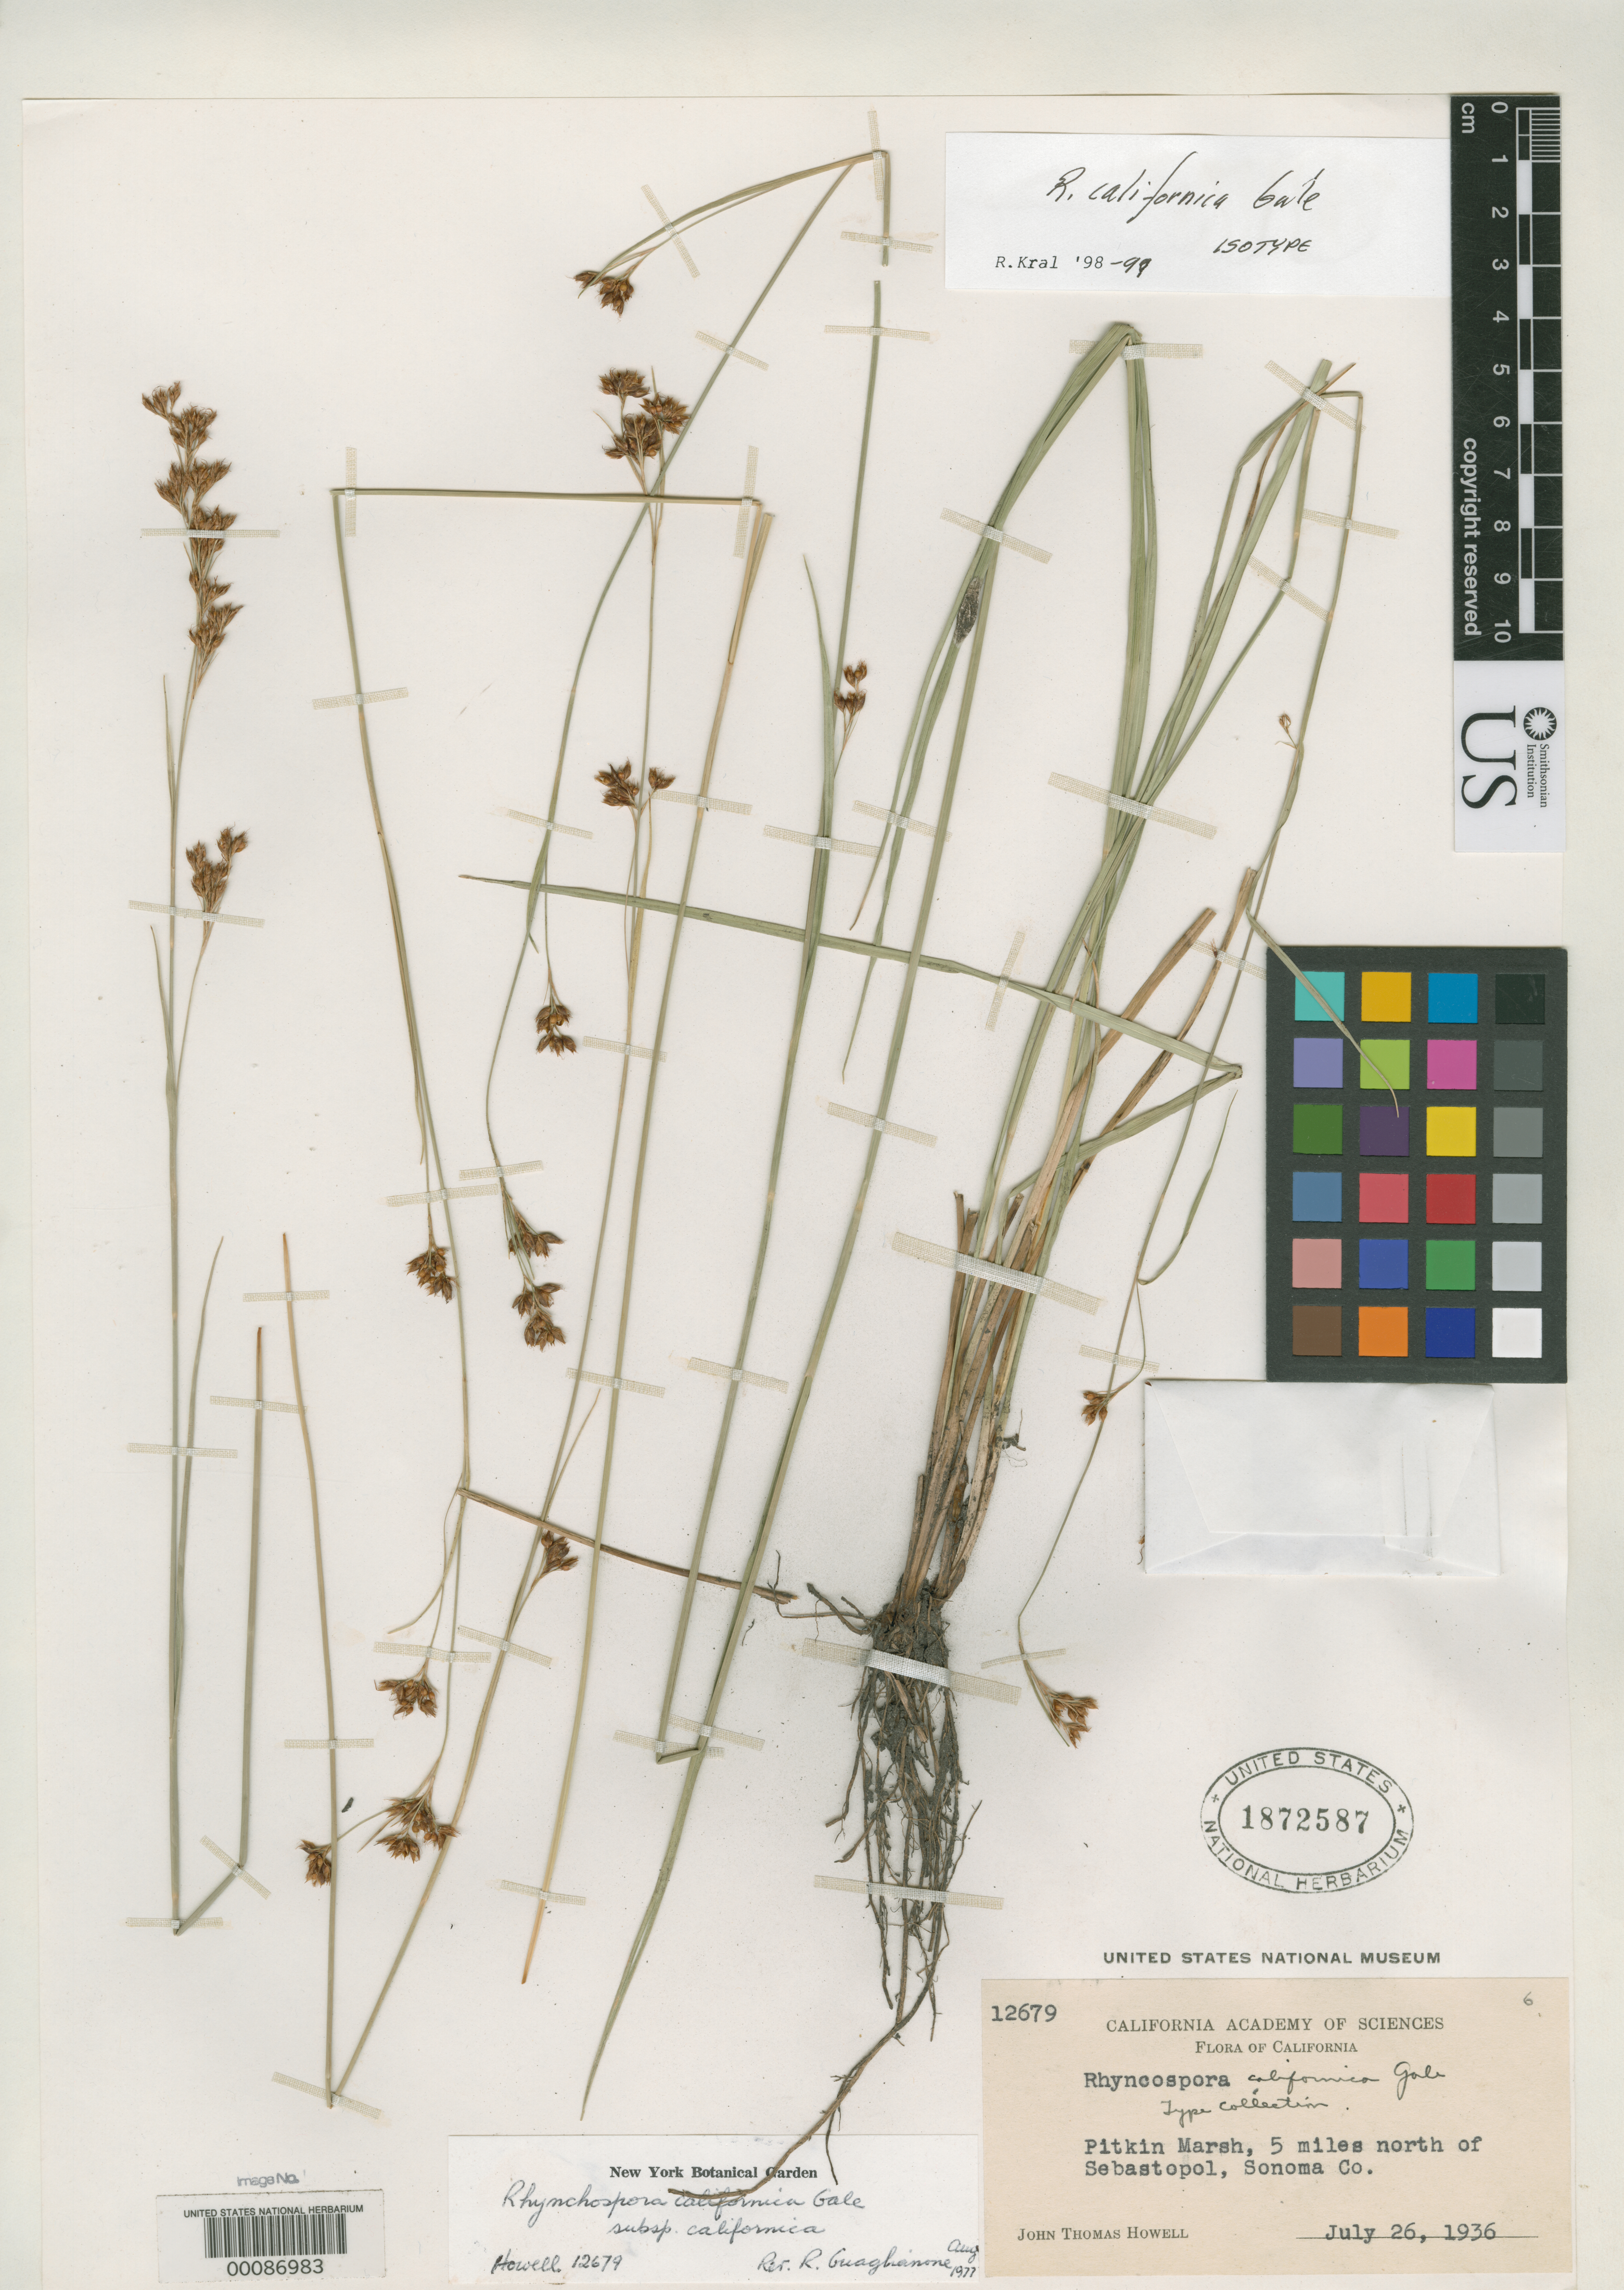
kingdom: Plantae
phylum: Tracheophyta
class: Liliopsida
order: Poales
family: Cyperaceae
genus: Rhynchospora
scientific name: Rhynchospora californica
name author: Gale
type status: Isotype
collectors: J. T. Howell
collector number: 12679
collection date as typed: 26 Jul 1936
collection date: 1936-07-26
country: United States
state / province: California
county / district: Sonoma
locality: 5 miles north of Sebastopol.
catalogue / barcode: US 1872587